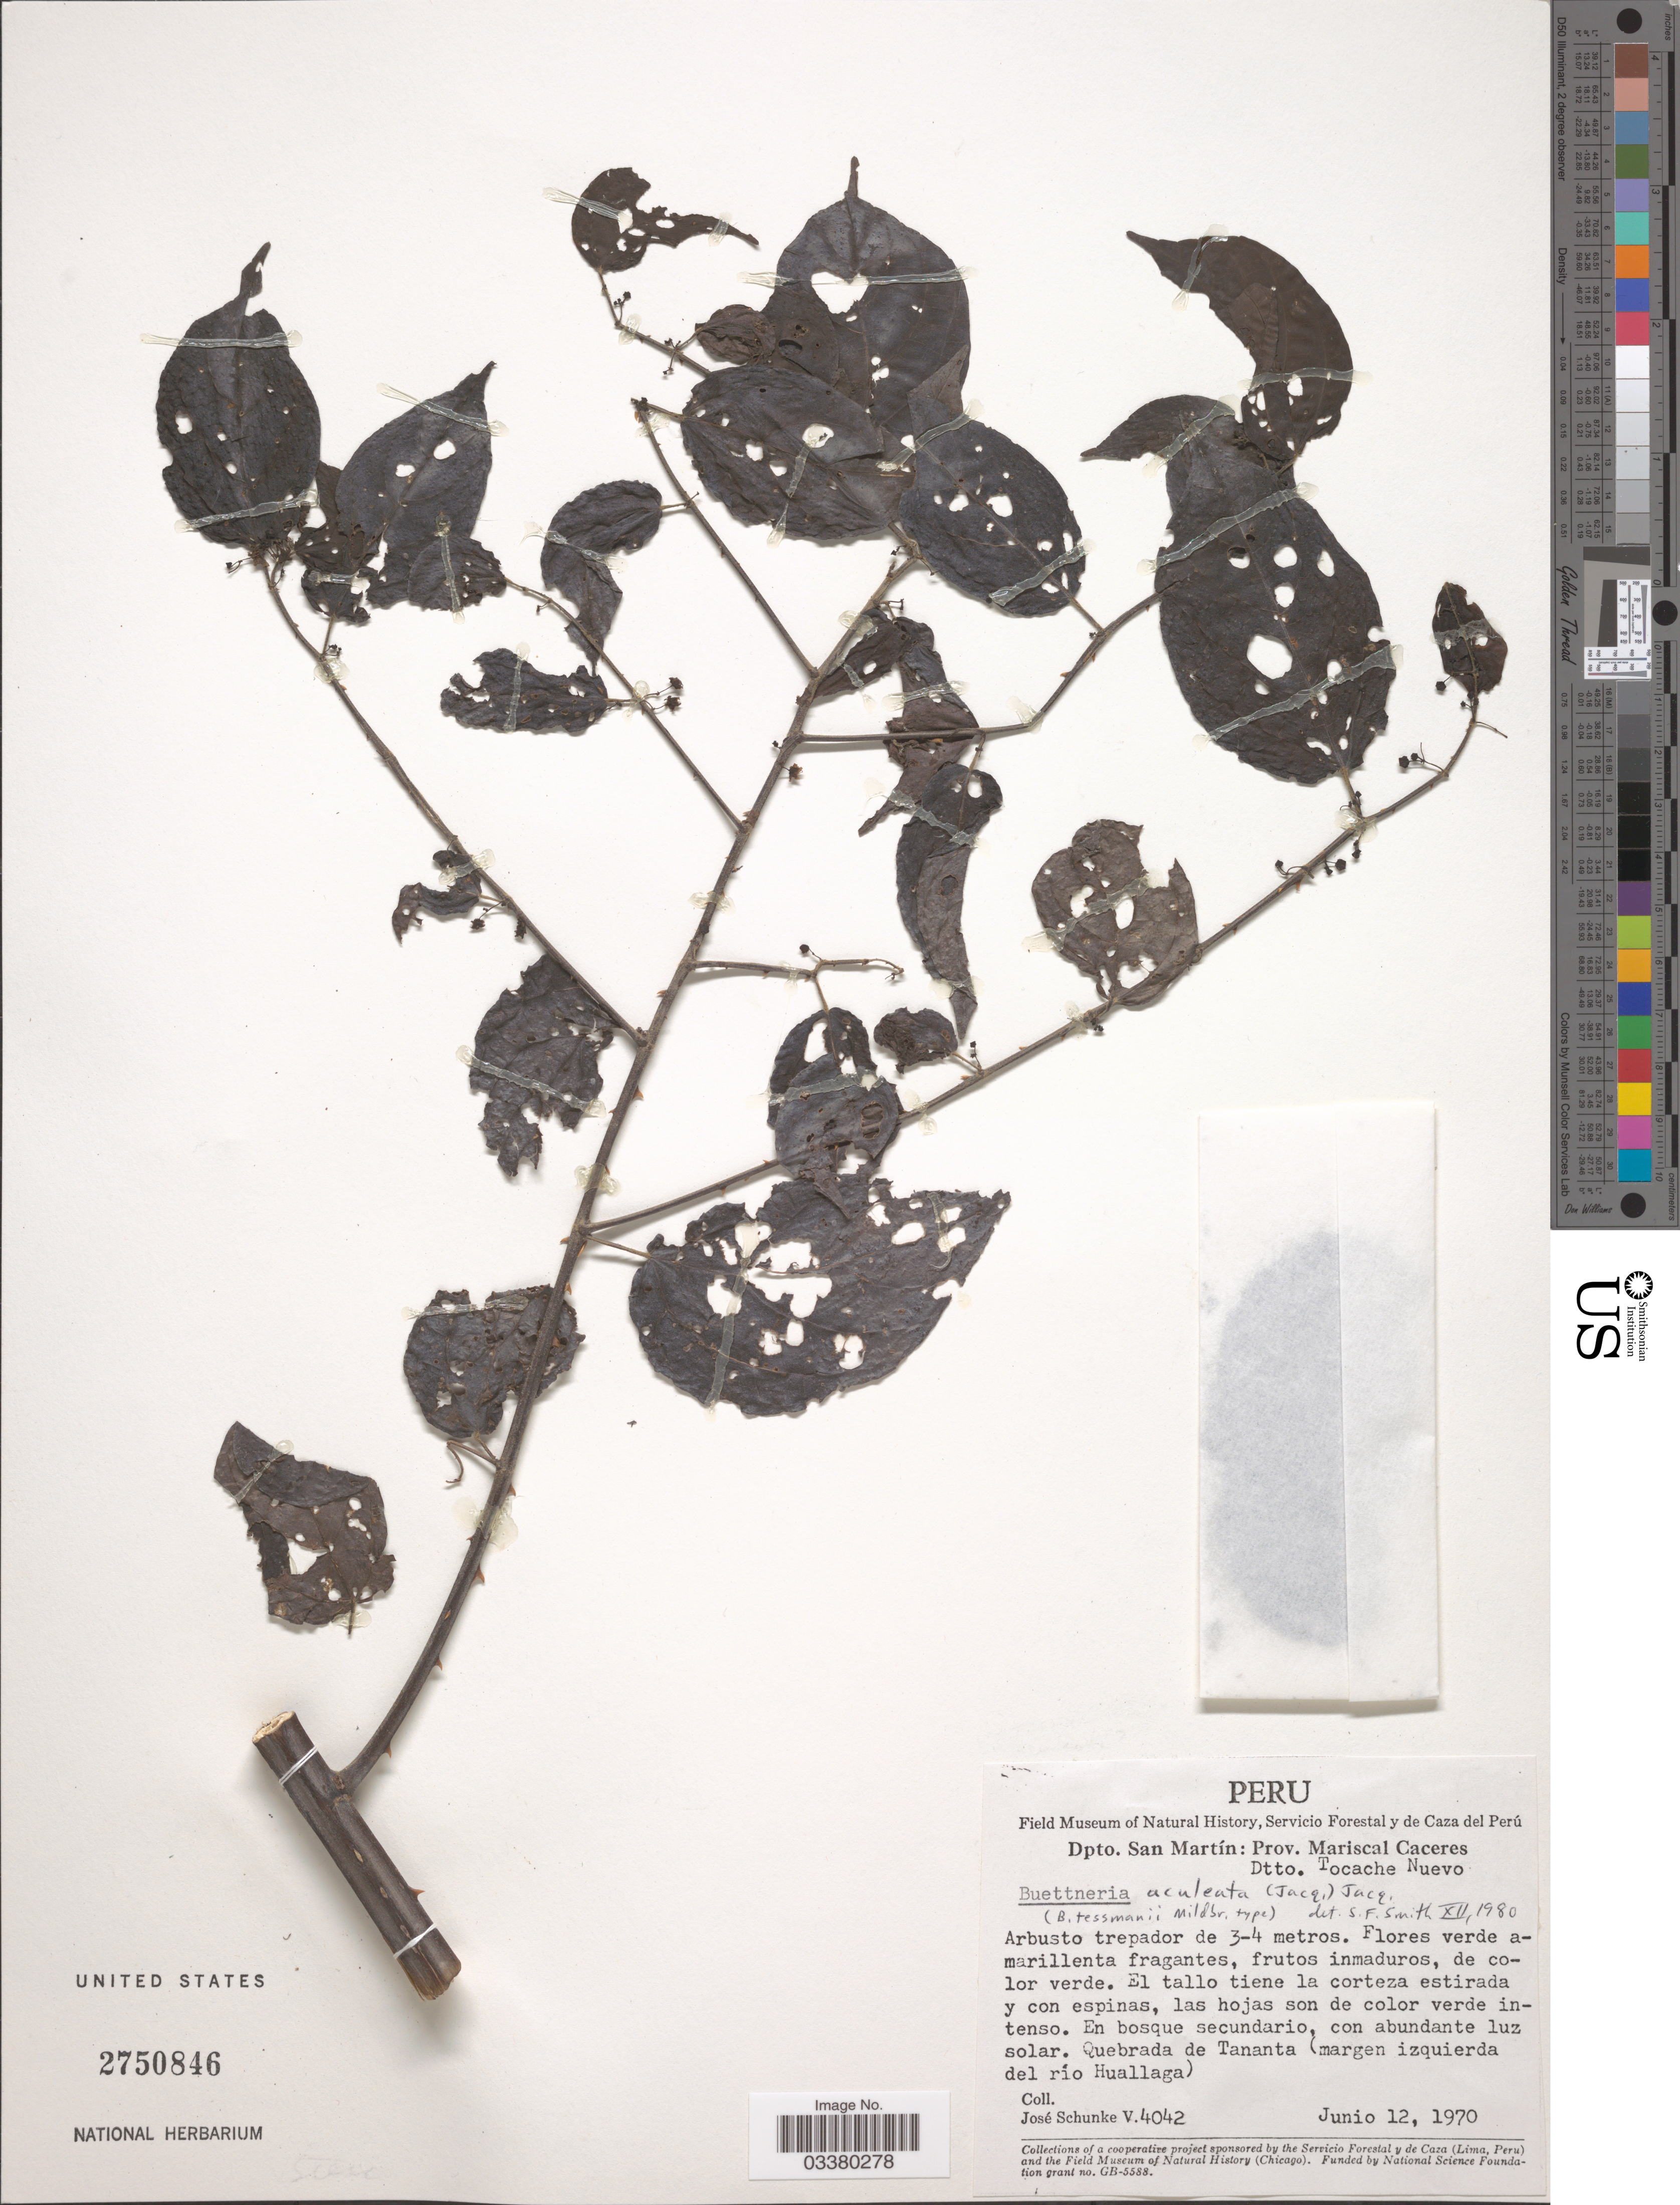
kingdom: Plantae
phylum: Tracheophyta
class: Magnoliopsida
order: Malvales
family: Malvaceae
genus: Byttneria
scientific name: Byttneria aculeata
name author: (Jacq.) Jacq.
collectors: J. Schunke Vigo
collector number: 4042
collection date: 1970-06-12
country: Peru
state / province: San Martín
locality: Dpto. San Martín: Prov. Mariscal Caceres. Dtto. Tocache Nuevo. Quebrada de Tananta (margen izquierda del río Huallaga).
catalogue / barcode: US 2750846